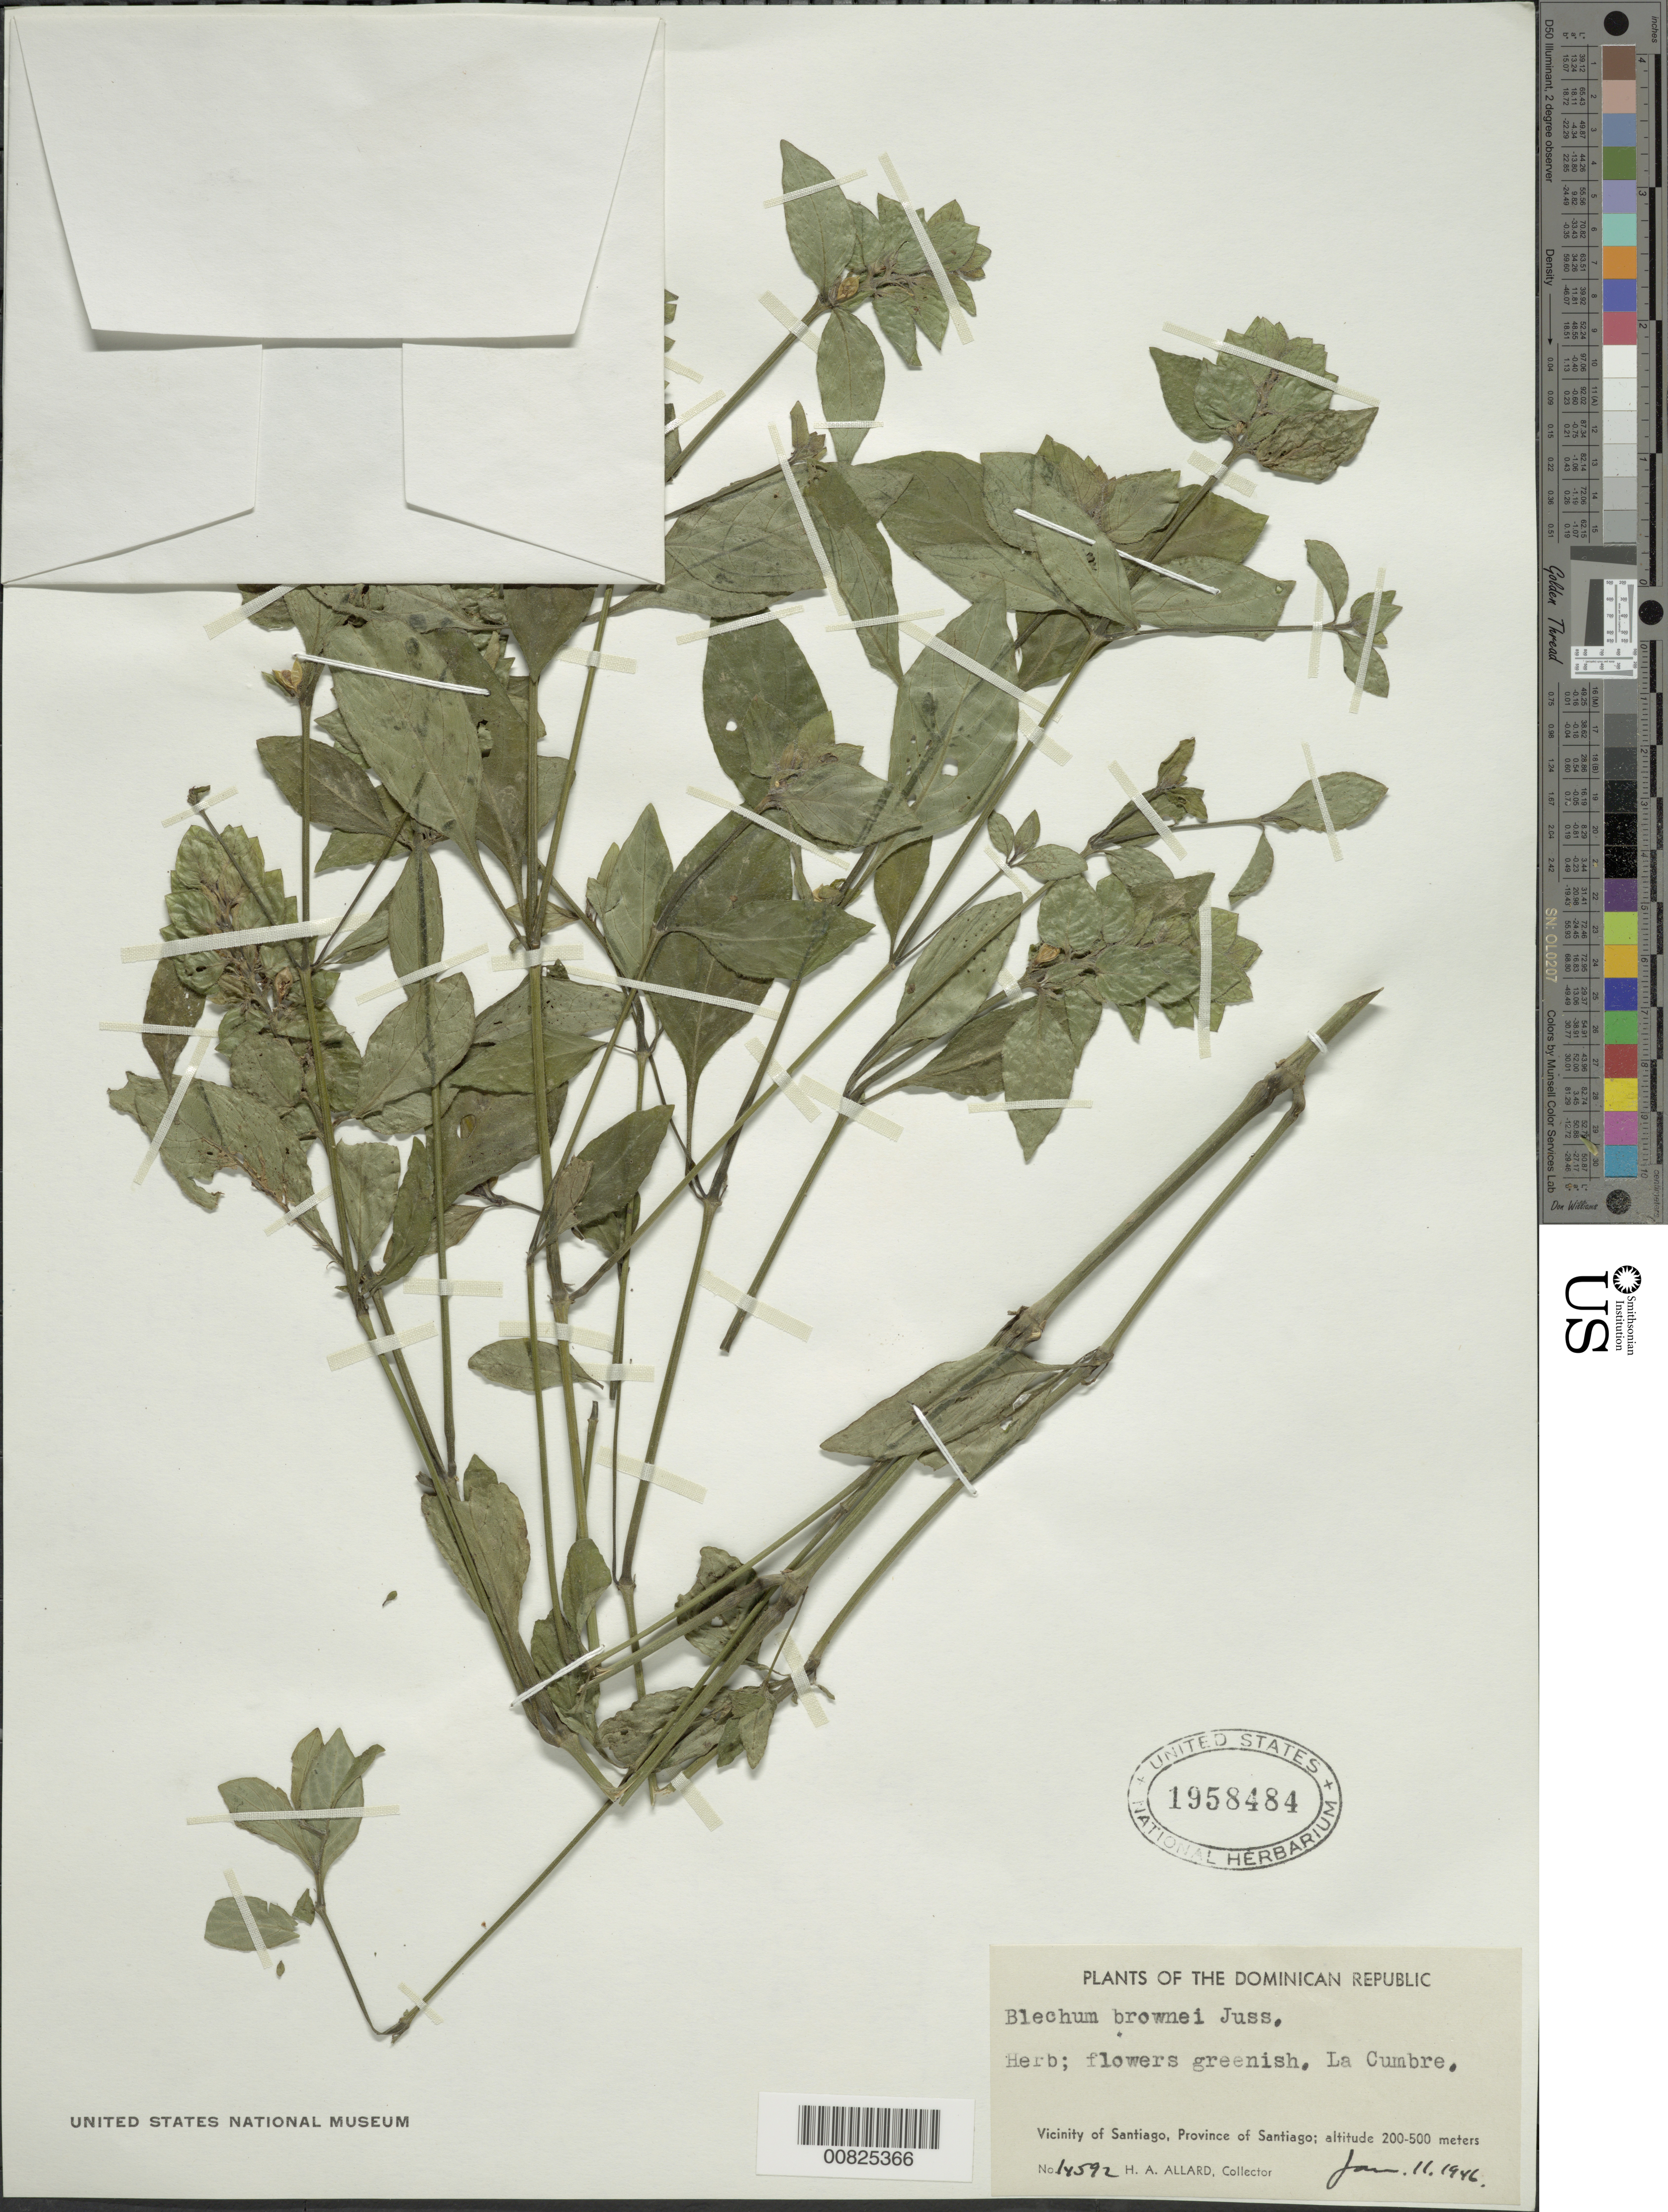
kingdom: Plantae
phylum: Tracheophyta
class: Magnoliopsida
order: Lamiales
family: Acanthaceae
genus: Blechum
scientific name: Blechum pyramidatum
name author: (Lam.) Urb.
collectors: H. A. Allard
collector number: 14592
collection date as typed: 11 Jan 1946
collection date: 1946-01-11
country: Dominican Republic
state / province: Santiago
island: Hispaniola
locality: Vicinity of Santiago, La Cumbre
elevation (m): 200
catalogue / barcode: US 1958484